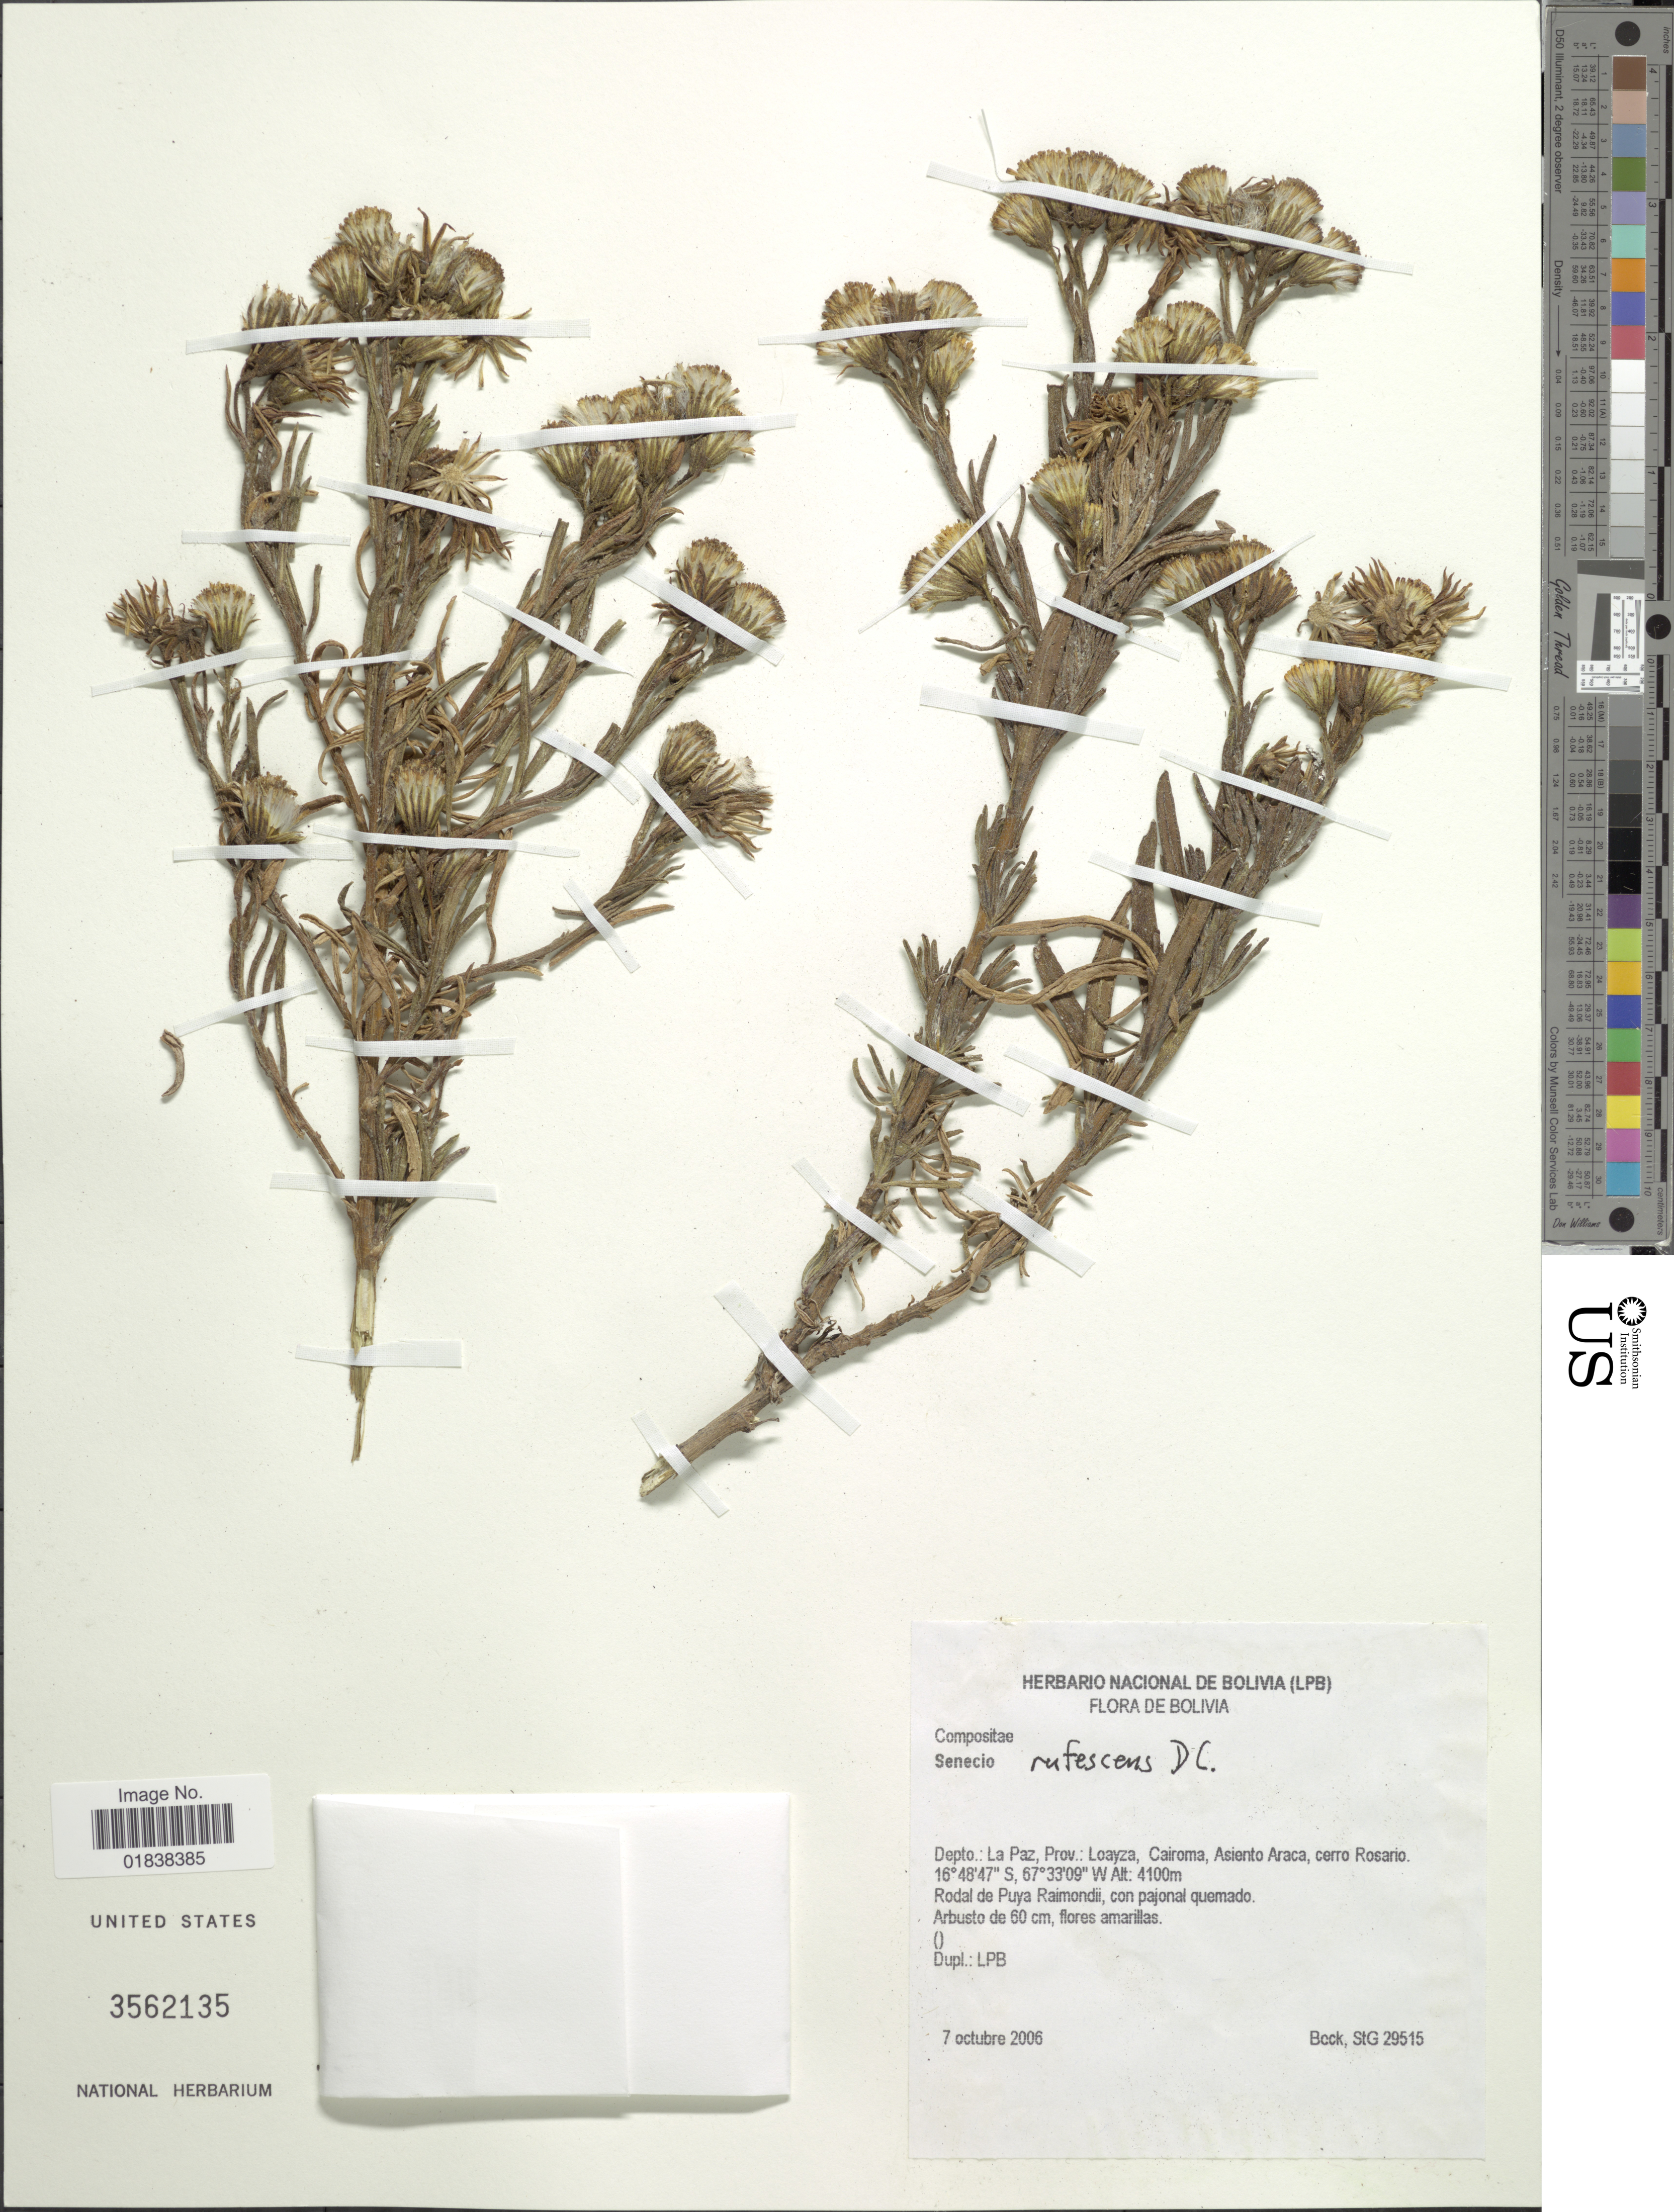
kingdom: Plantae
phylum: Tracheophyta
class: Magnoliopsida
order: Asterales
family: Asteraceae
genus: Senecio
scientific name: Senecio rufescens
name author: DC.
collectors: S. G. Beck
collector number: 29515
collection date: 2006-10-07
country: Bolivia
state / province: La Paz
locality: Prov. Loayza, Cairoma, Asiento Araca, cerro Rosario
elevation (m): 4100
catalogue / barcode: US 3562135